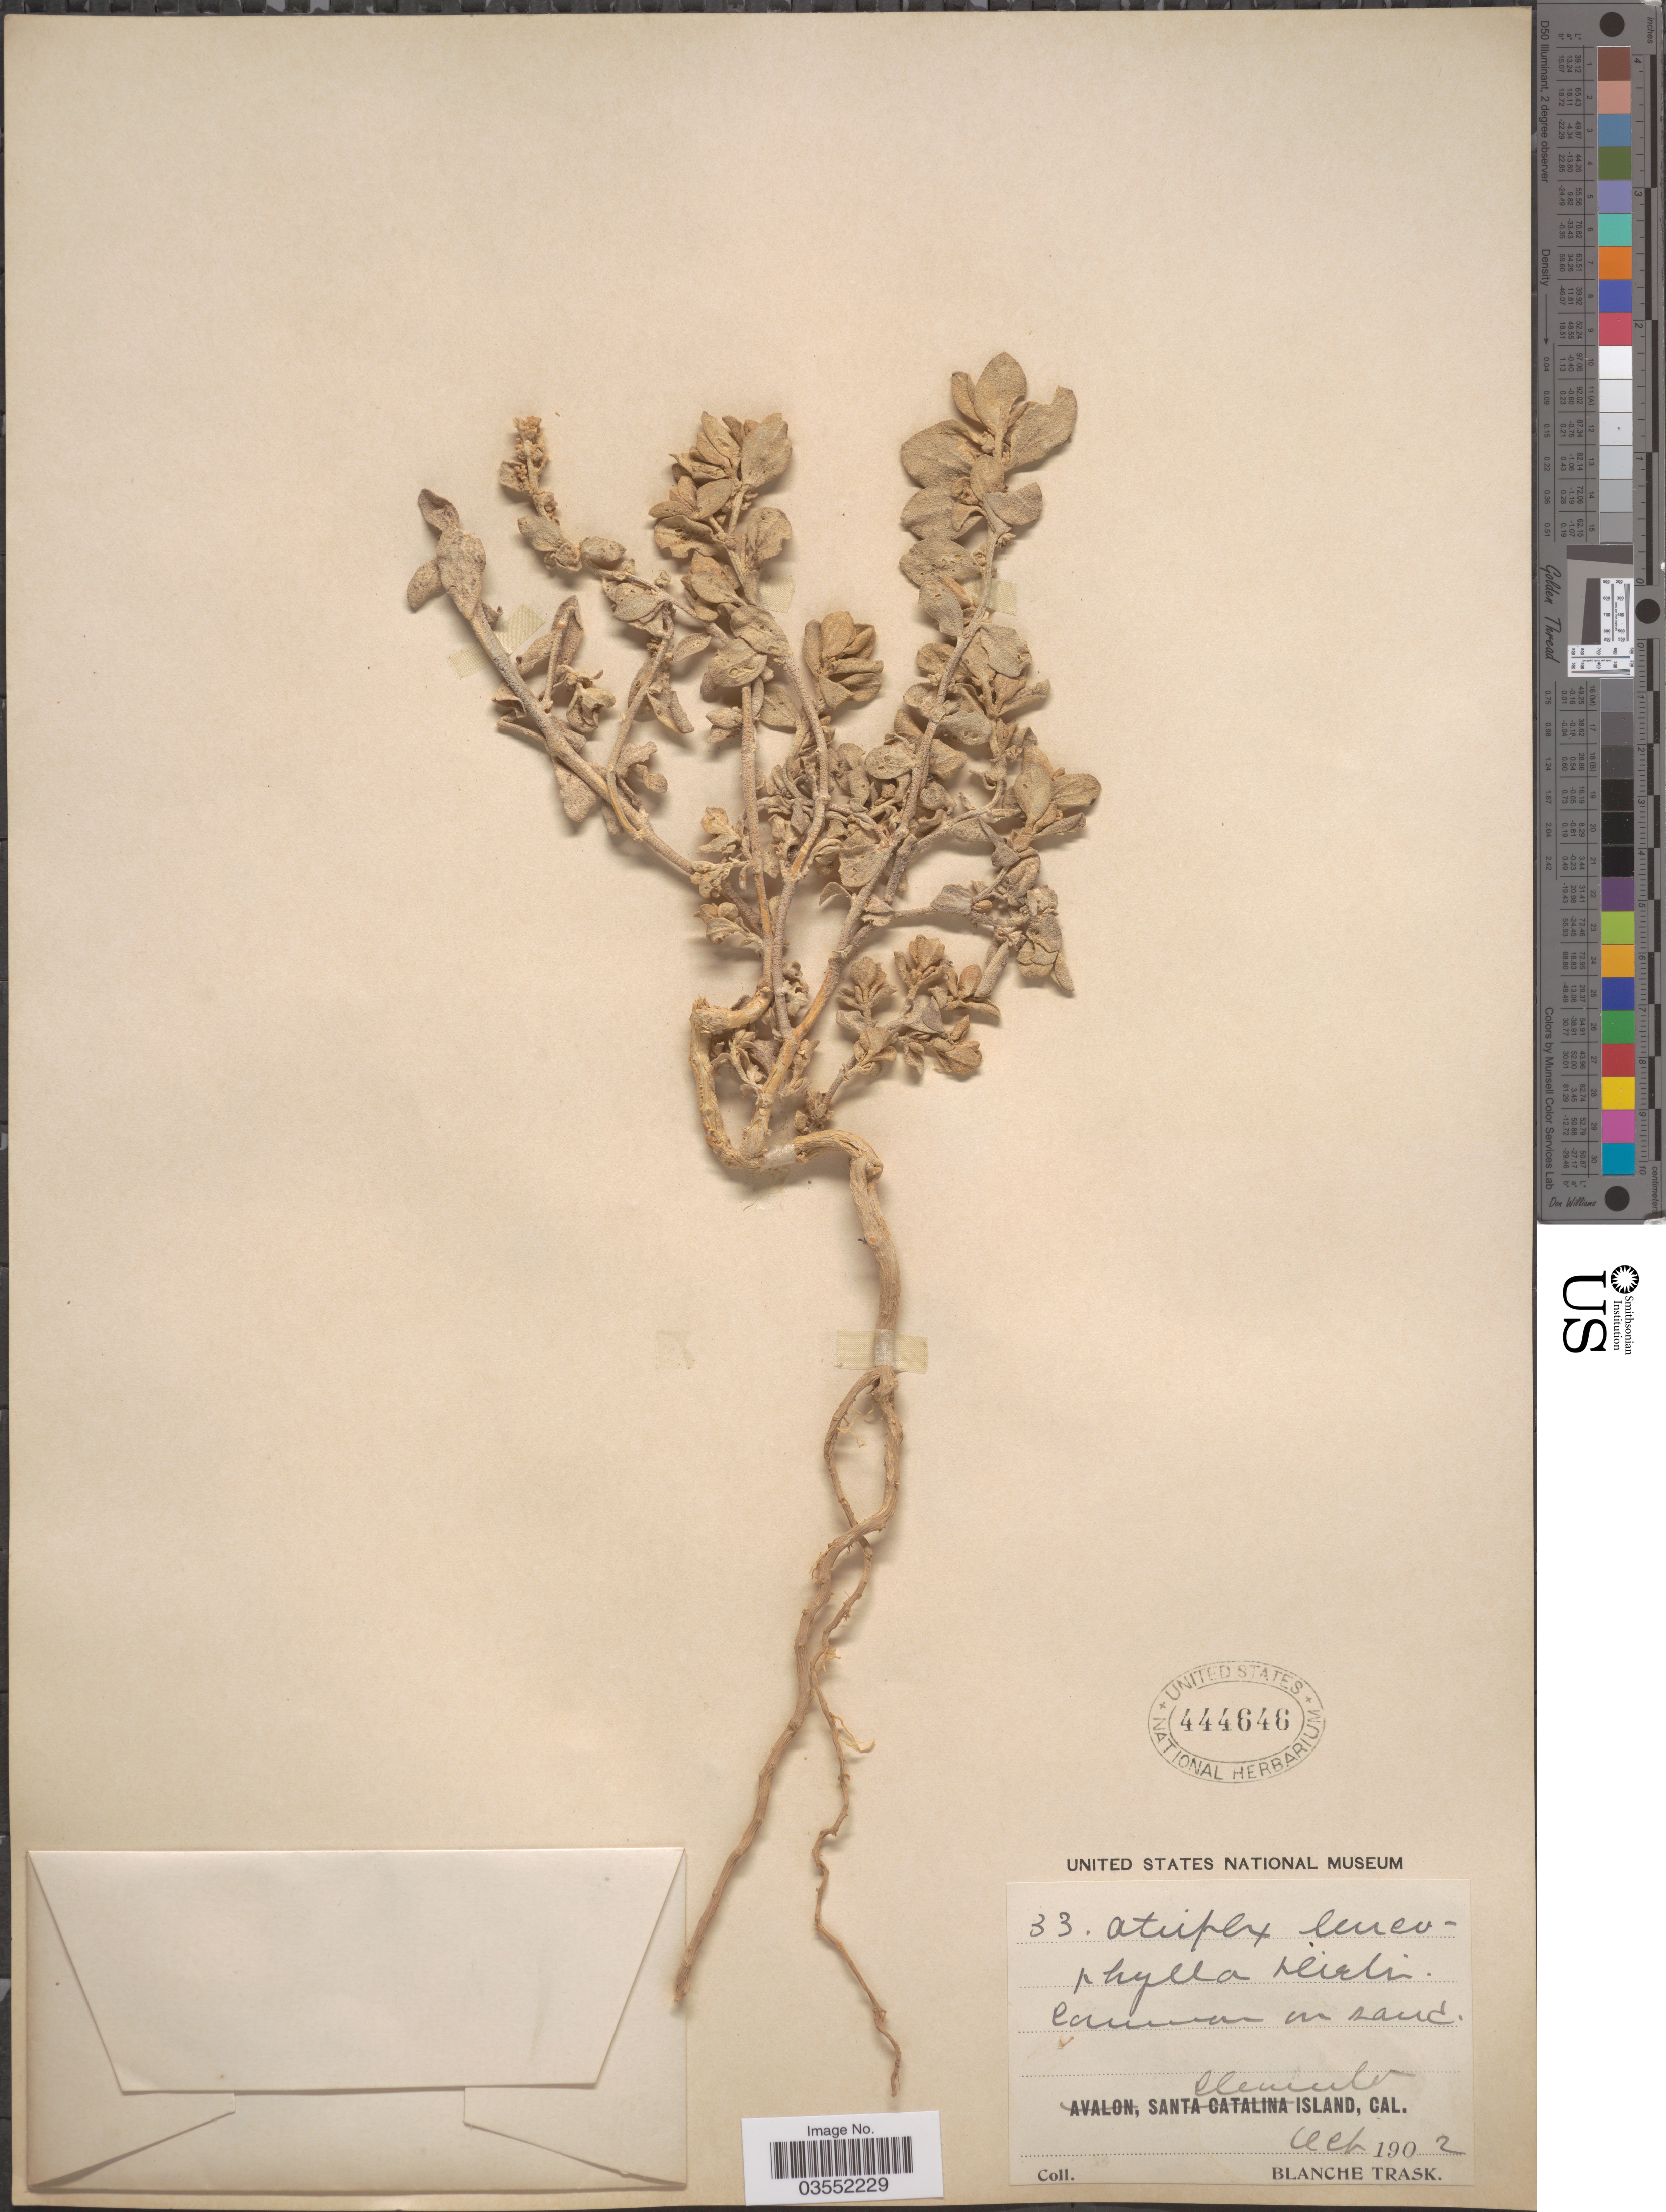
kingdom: Plantae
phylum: Tracheophyta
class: Magnoliopsida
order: Caryophyllales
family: Amaranthaceae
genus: Atriplex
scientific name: Atriplex leucophylla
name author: (Moq.) D. Dietr.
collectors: B. Trask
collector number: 33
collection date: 1902-10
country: United States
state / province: California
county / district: Los Angeles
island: San Clemente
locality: San Clemente Island.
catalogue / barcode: US 444646